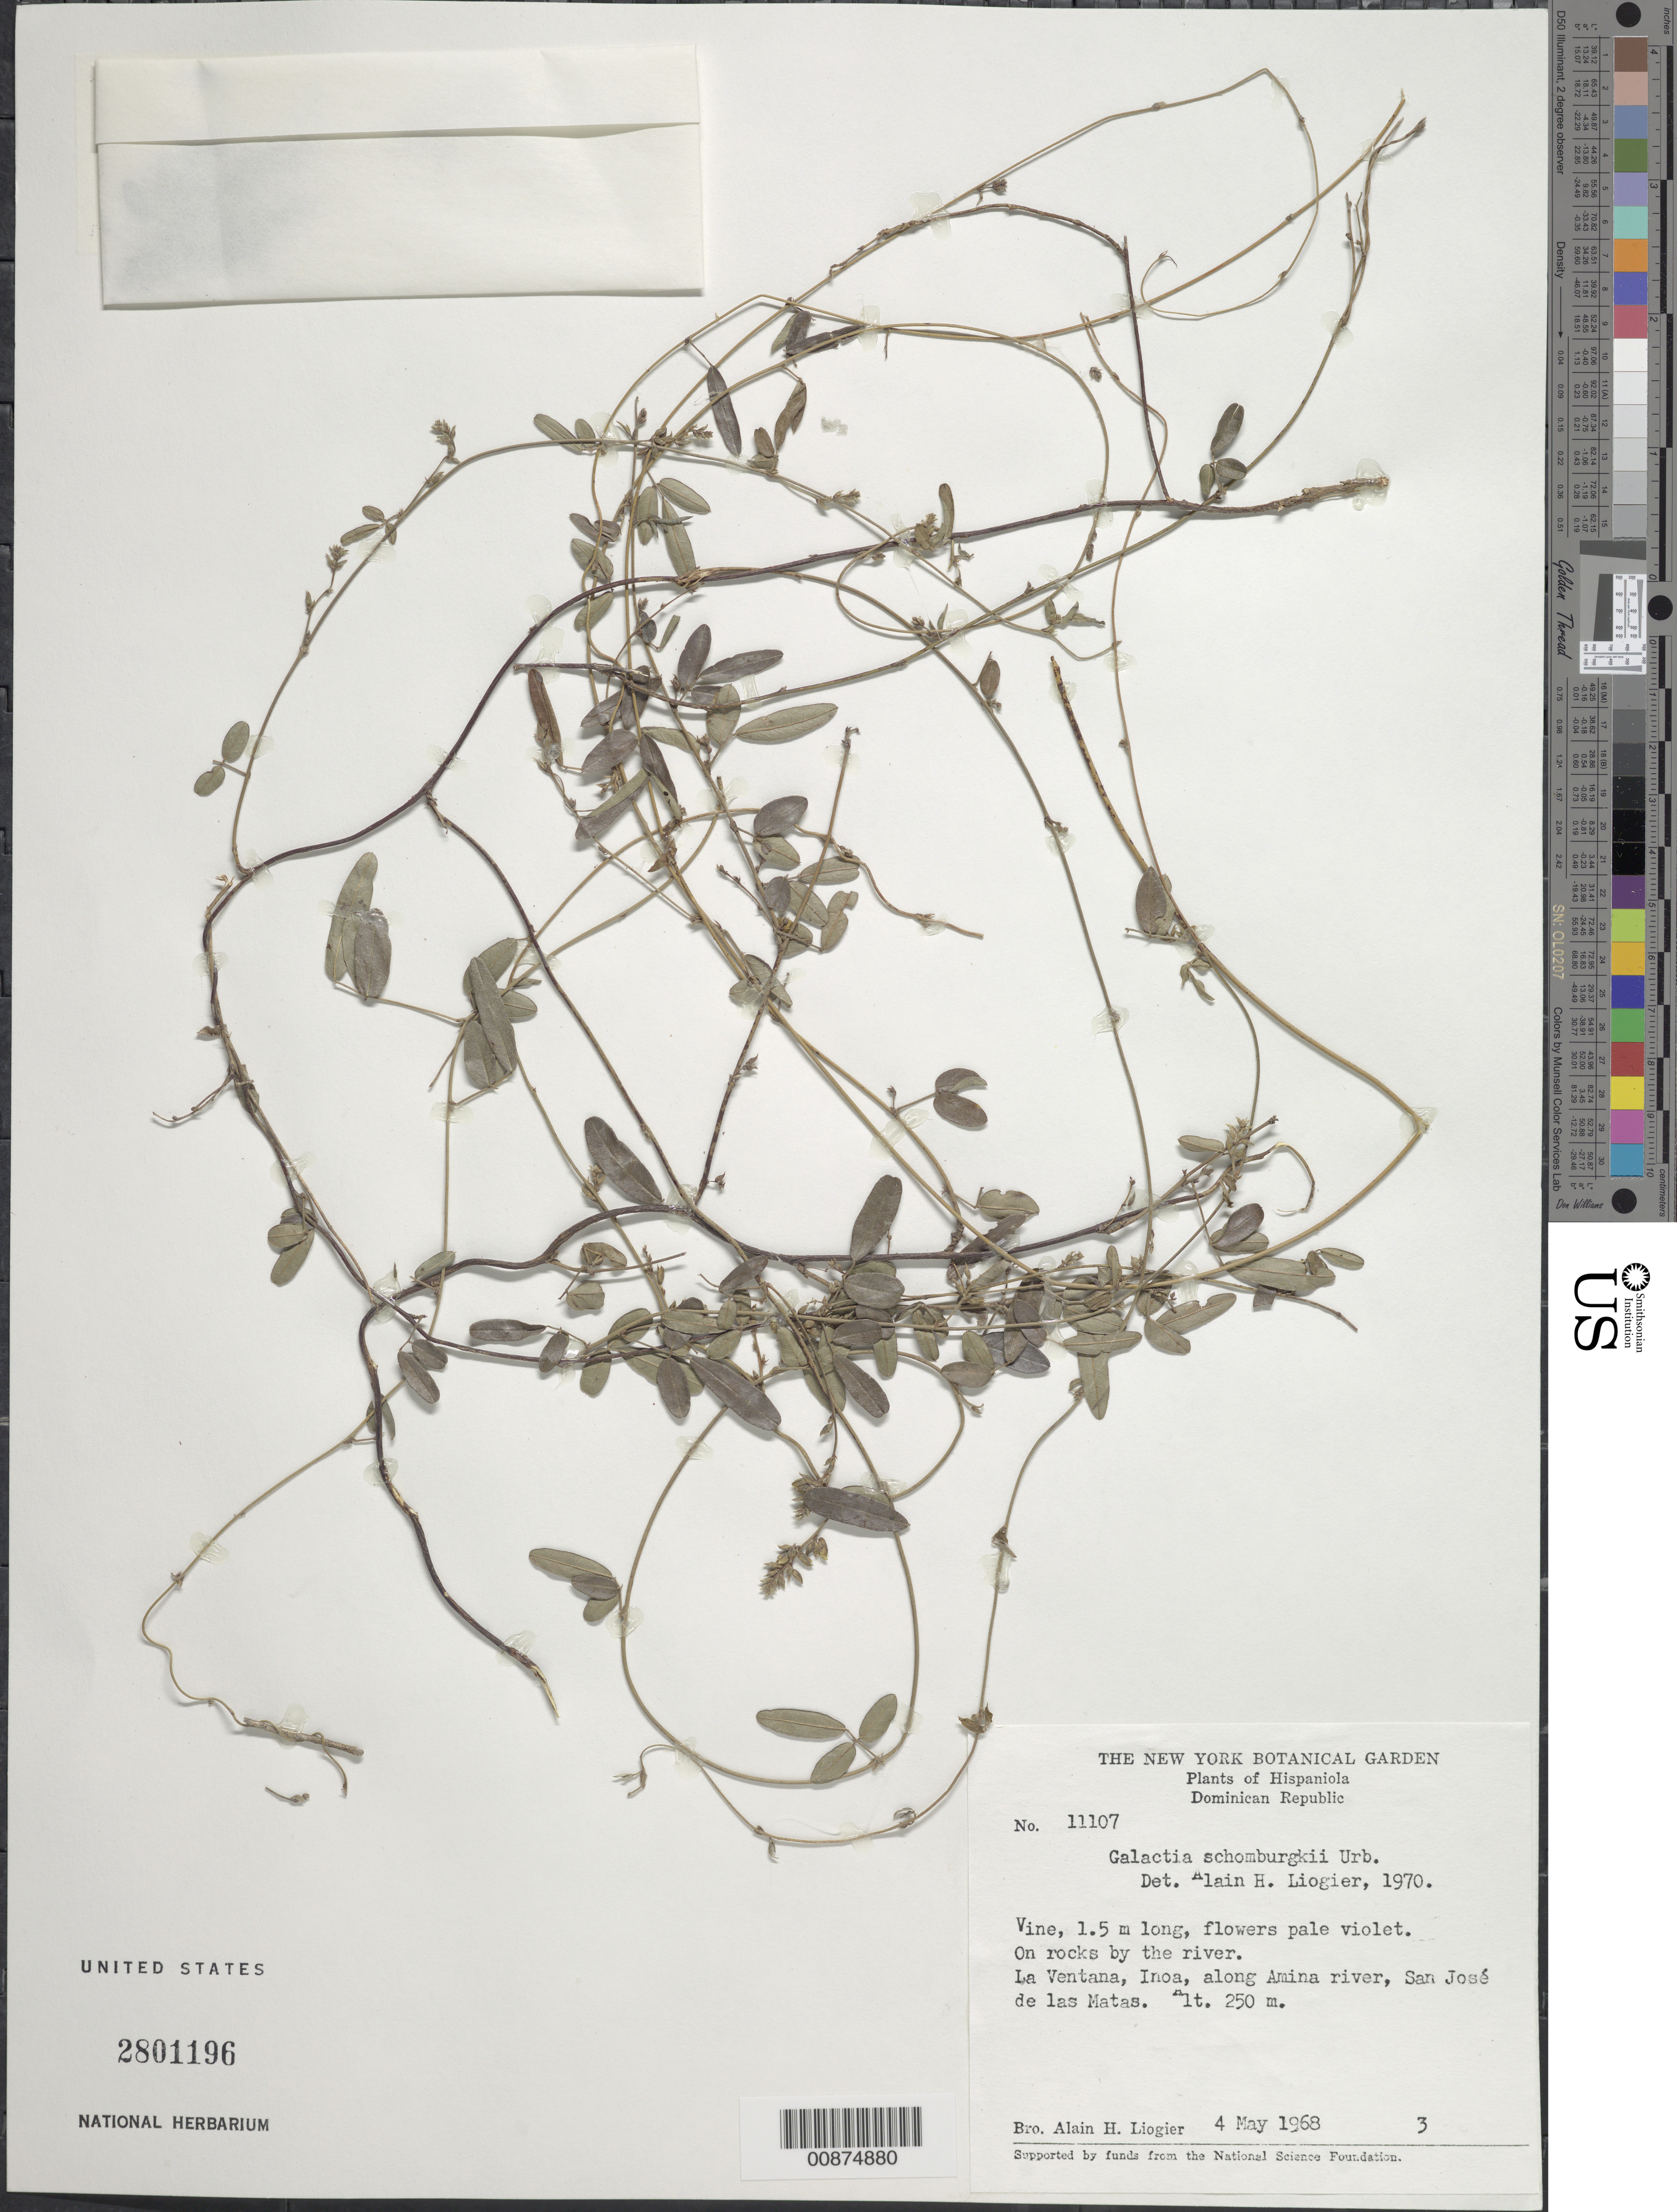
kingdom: Plantae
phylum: Tracheophyta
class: Magnoliopsida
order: Fabales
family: Fabaceae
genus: Galactia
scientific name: Galactia schomburgkii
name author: Urb.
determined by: Liogier, Alain H.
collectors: A. H. Liogier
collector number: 11107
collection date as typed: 04 May 1968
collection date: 1968-05-04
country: Dominican Republic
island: Hispaniola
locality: La Ventana, Inoa, along Amina River, San José de las Matas.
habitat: On rocks by the river.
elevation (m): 250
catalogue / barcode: US 2801196